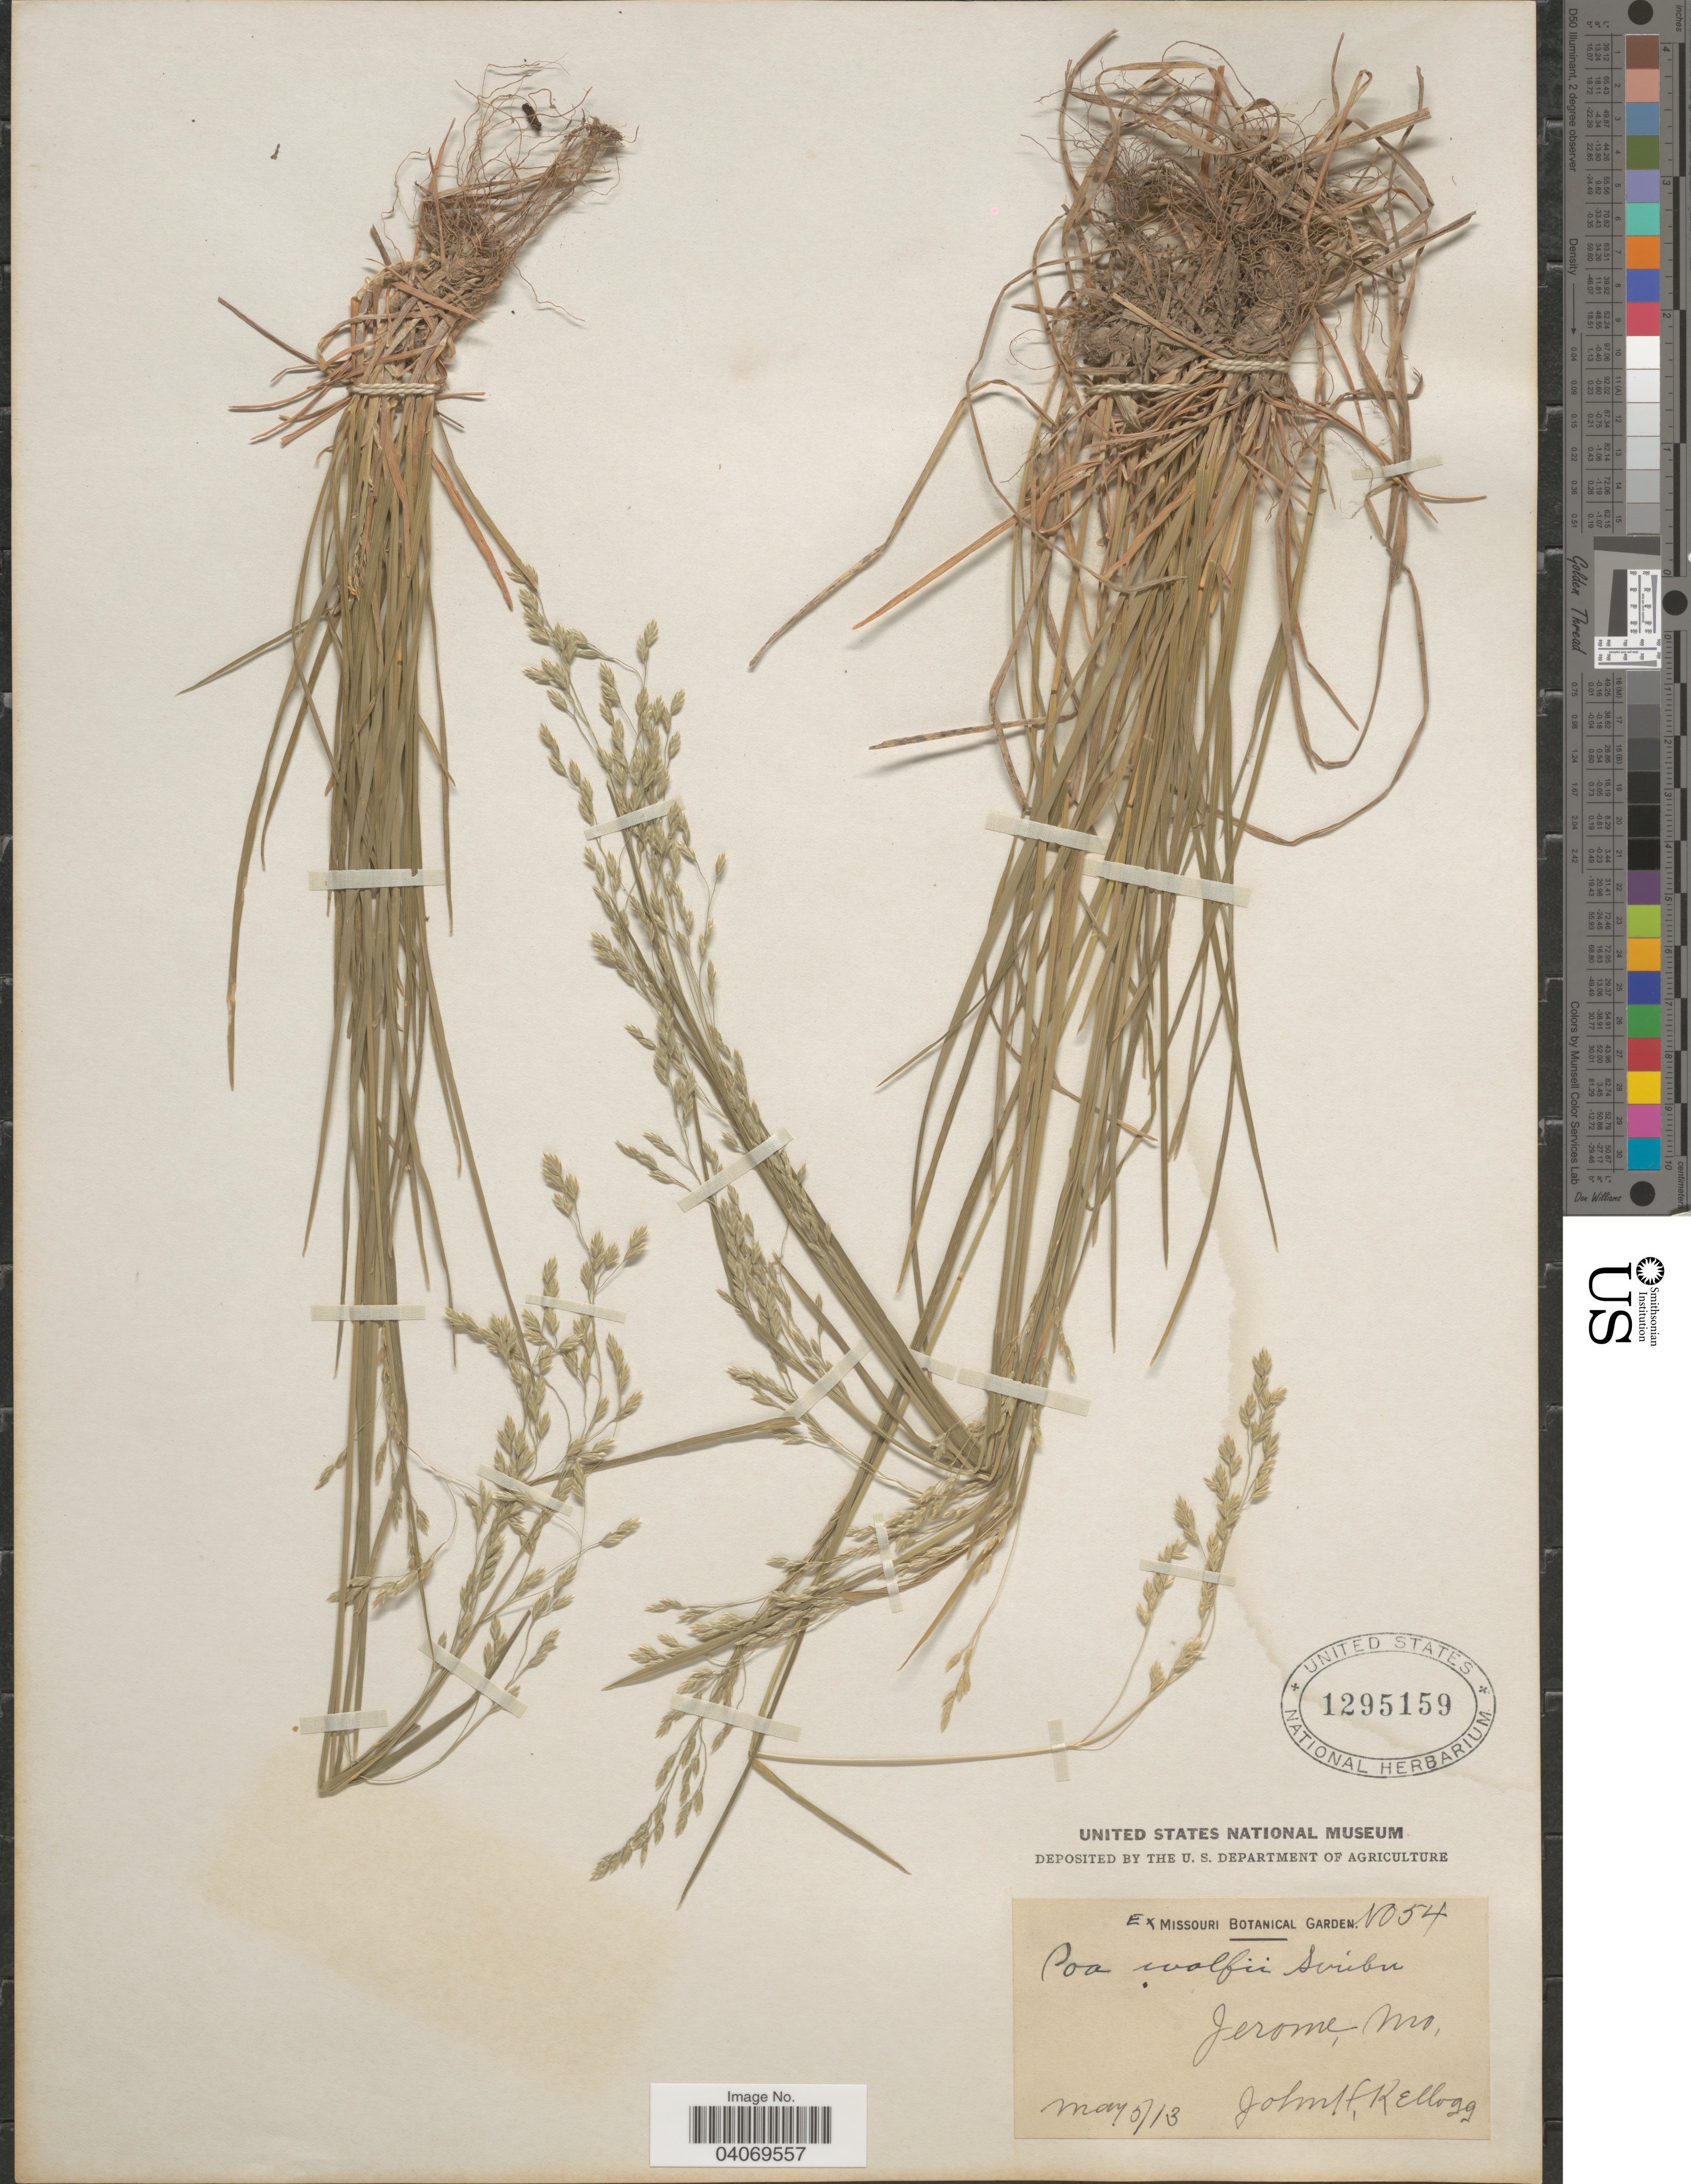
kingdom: Plantae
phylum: Tracheophyta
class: Liliopsida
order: Poales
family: Poaceae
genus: Poa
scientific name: Poa wolfii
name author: Scribn.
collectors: J. H. Kellogg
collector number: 54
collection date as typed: Transcribed d/m/y: 5/5/13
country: United States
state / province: Missouri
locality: Jerome.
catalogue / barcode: US 1295159